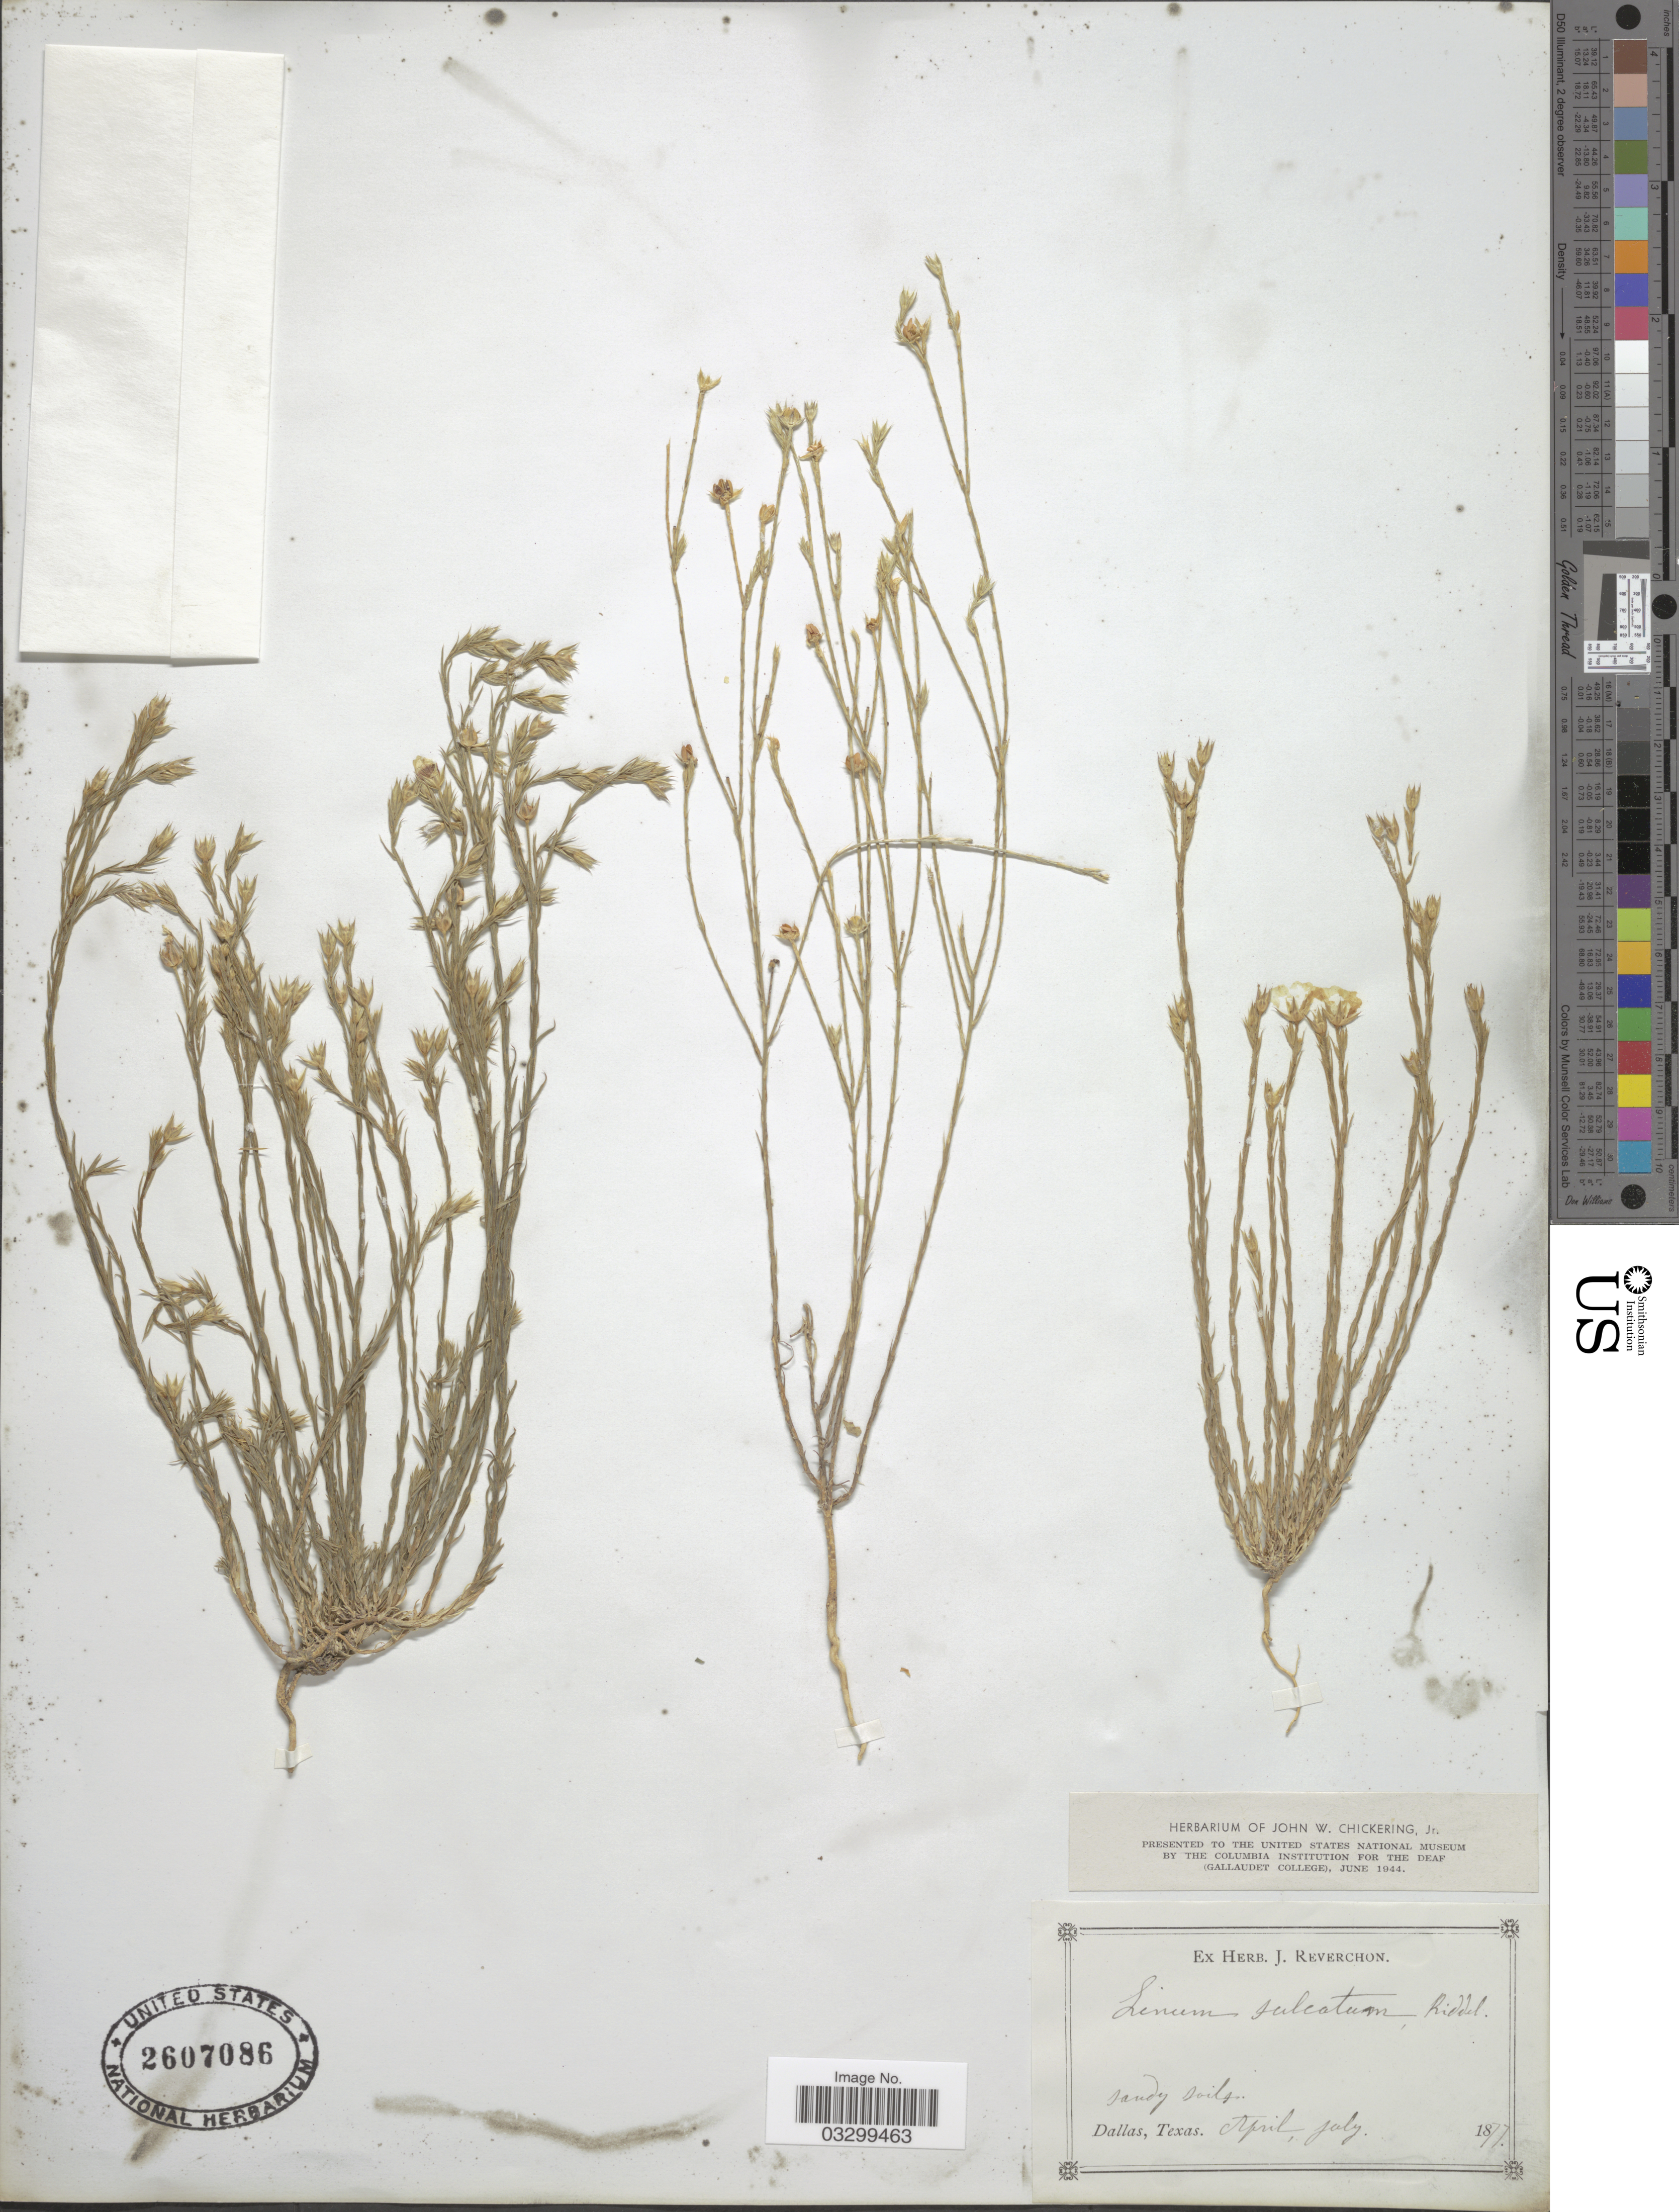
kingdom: Plantae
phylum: Tracheophyta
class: Magnoliopsida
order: Malpighiales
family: Linaceae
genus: Linum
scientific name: Linum sulcatum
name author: Riddell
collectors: ex herb. J. Reverchon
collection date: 1877-04/1877-07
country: United States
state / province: Texas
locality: Dallas.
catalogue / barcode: US 2607086